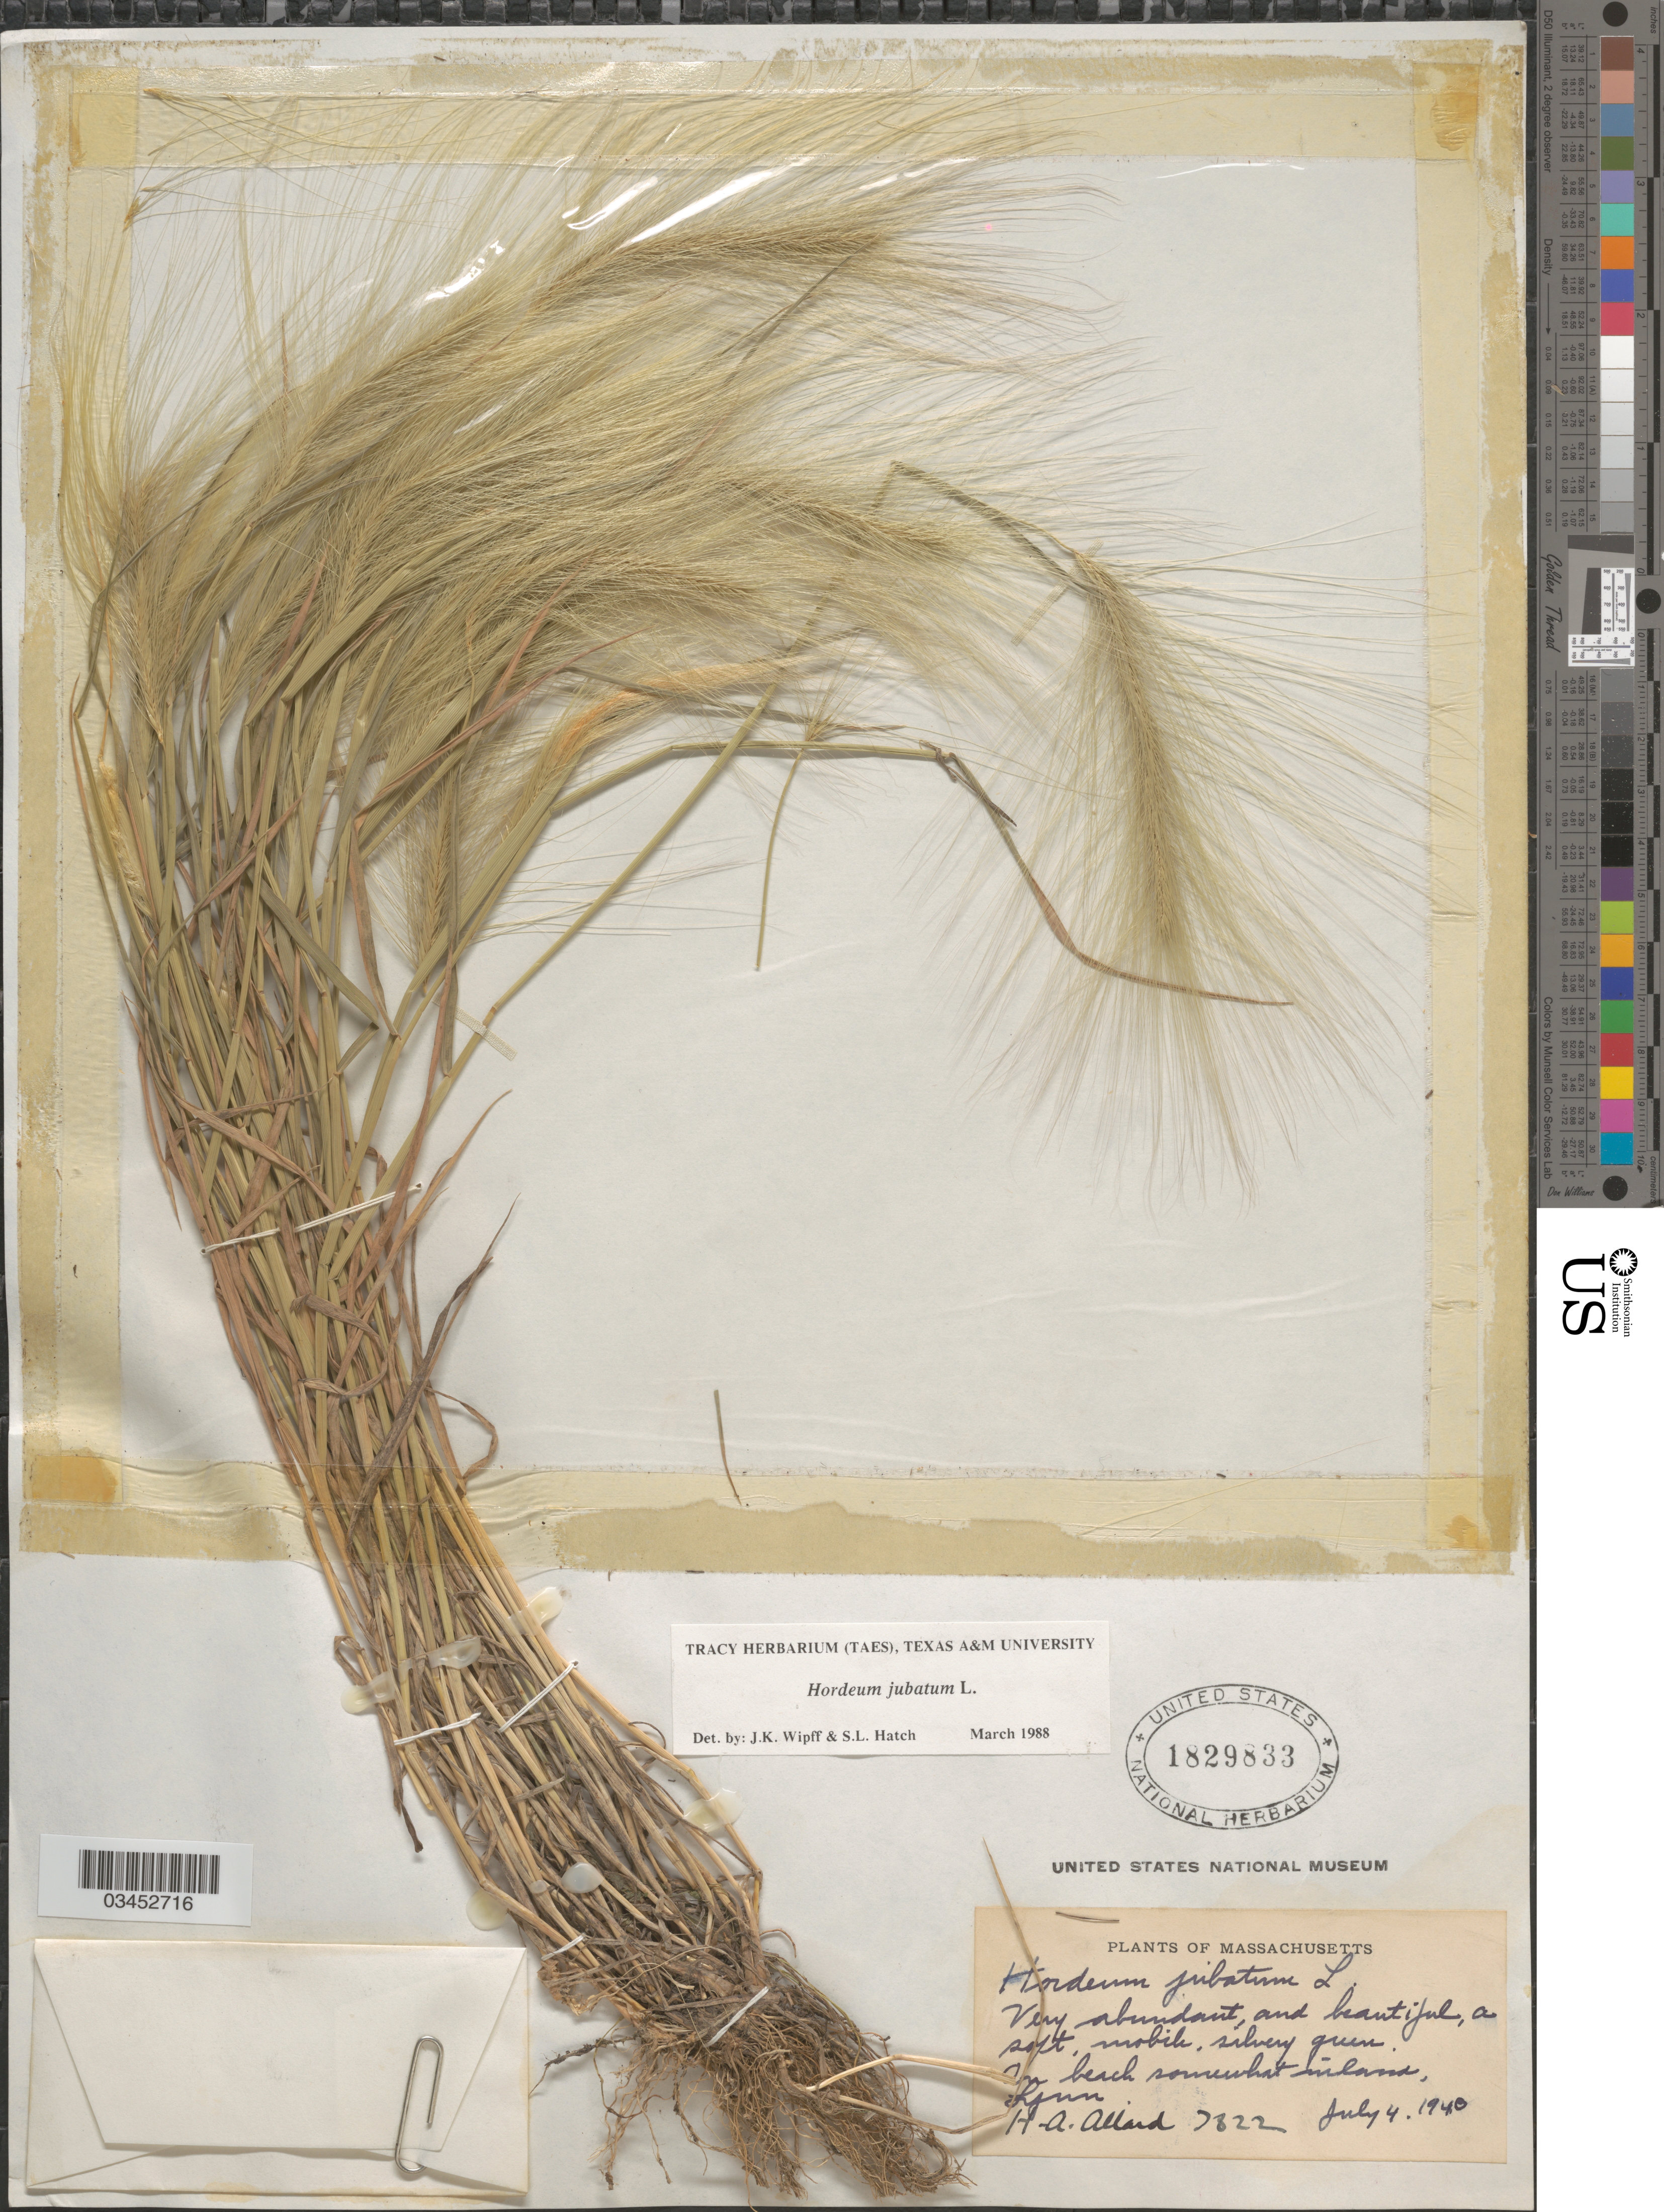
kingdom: Plantae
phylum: Tracheophyta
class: Liliopsida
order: Poales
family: Poaceae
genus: Hordeum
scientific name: Hordeum jubatum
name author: L.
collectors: H. A. Allard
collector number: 7822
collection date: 1940-07-04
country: United States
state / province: Massachusetts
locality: In beach somewhat inland, Lynn.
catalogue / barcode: US 1829833